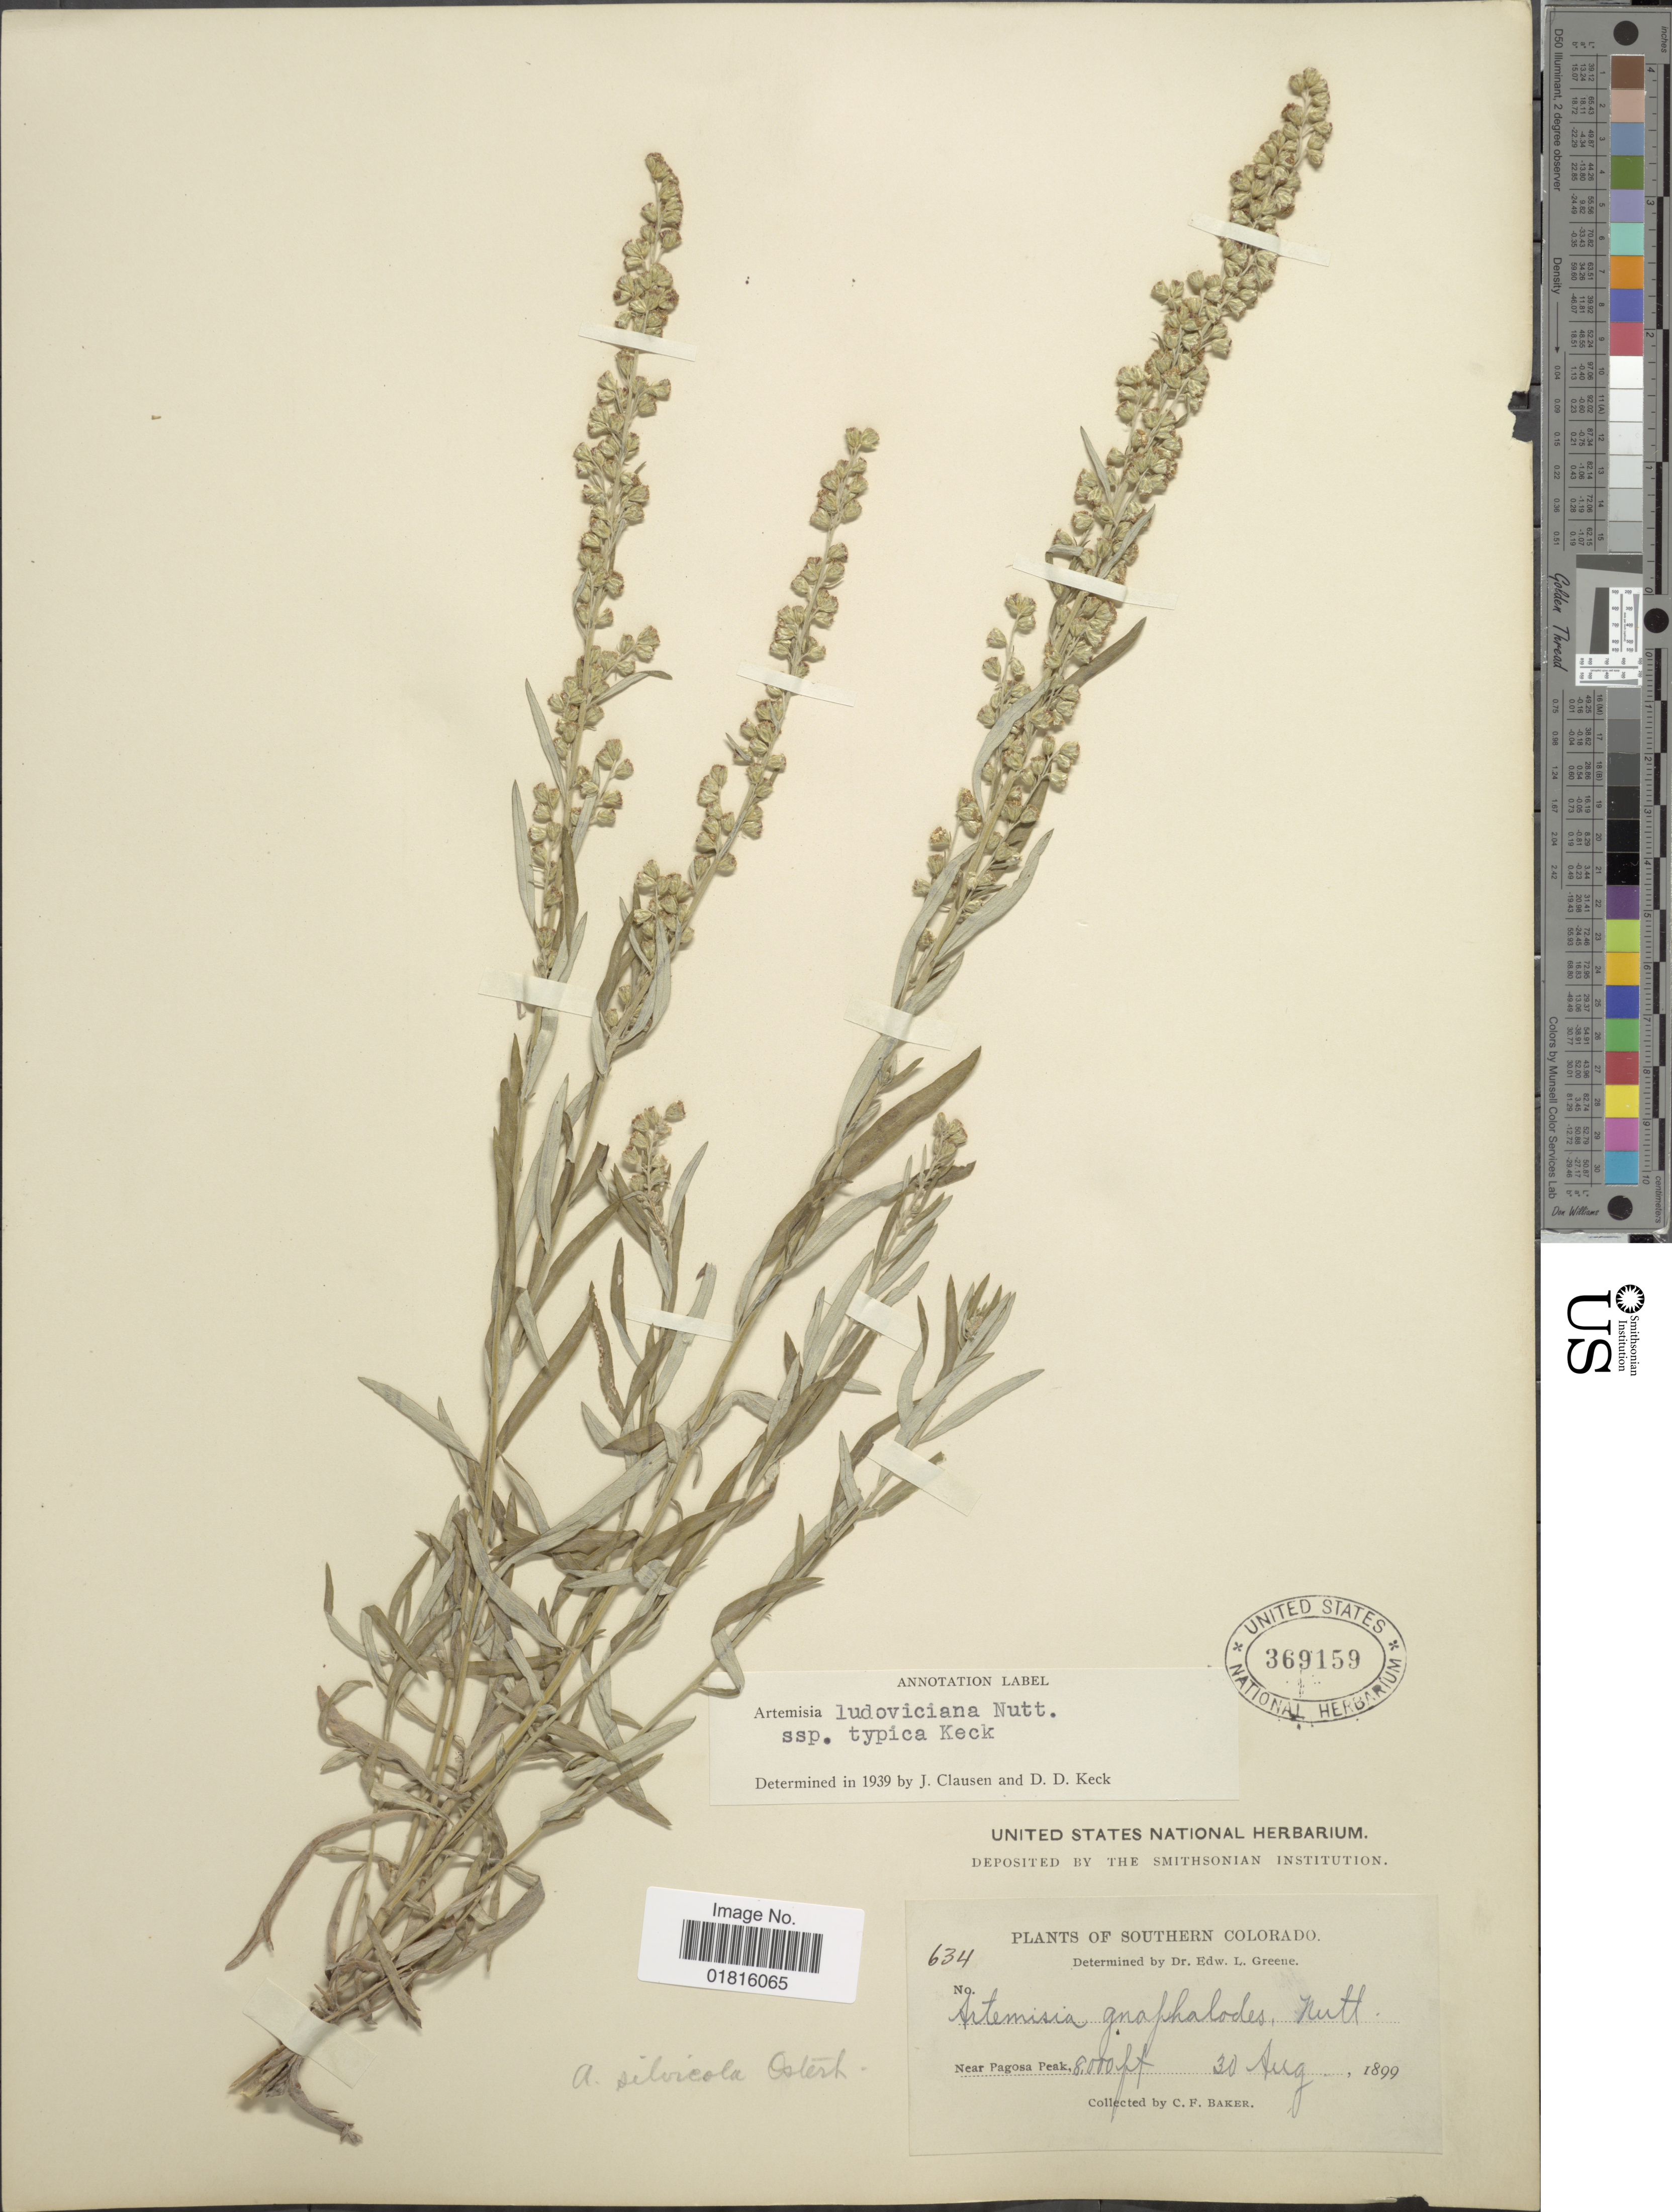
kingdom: Plantae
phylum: Tracheophyta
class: Magnoliopsida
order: Asterales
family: Asteraceae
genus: Artemisia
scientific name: Artemisia ludoviciana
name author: Nutt.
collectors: C. F. Baker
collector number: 634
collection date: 1899-08-30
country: United States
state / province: Colorado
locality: Southern Colorado, Near Pagosa Peak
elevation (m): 2438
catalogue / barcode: US 369159